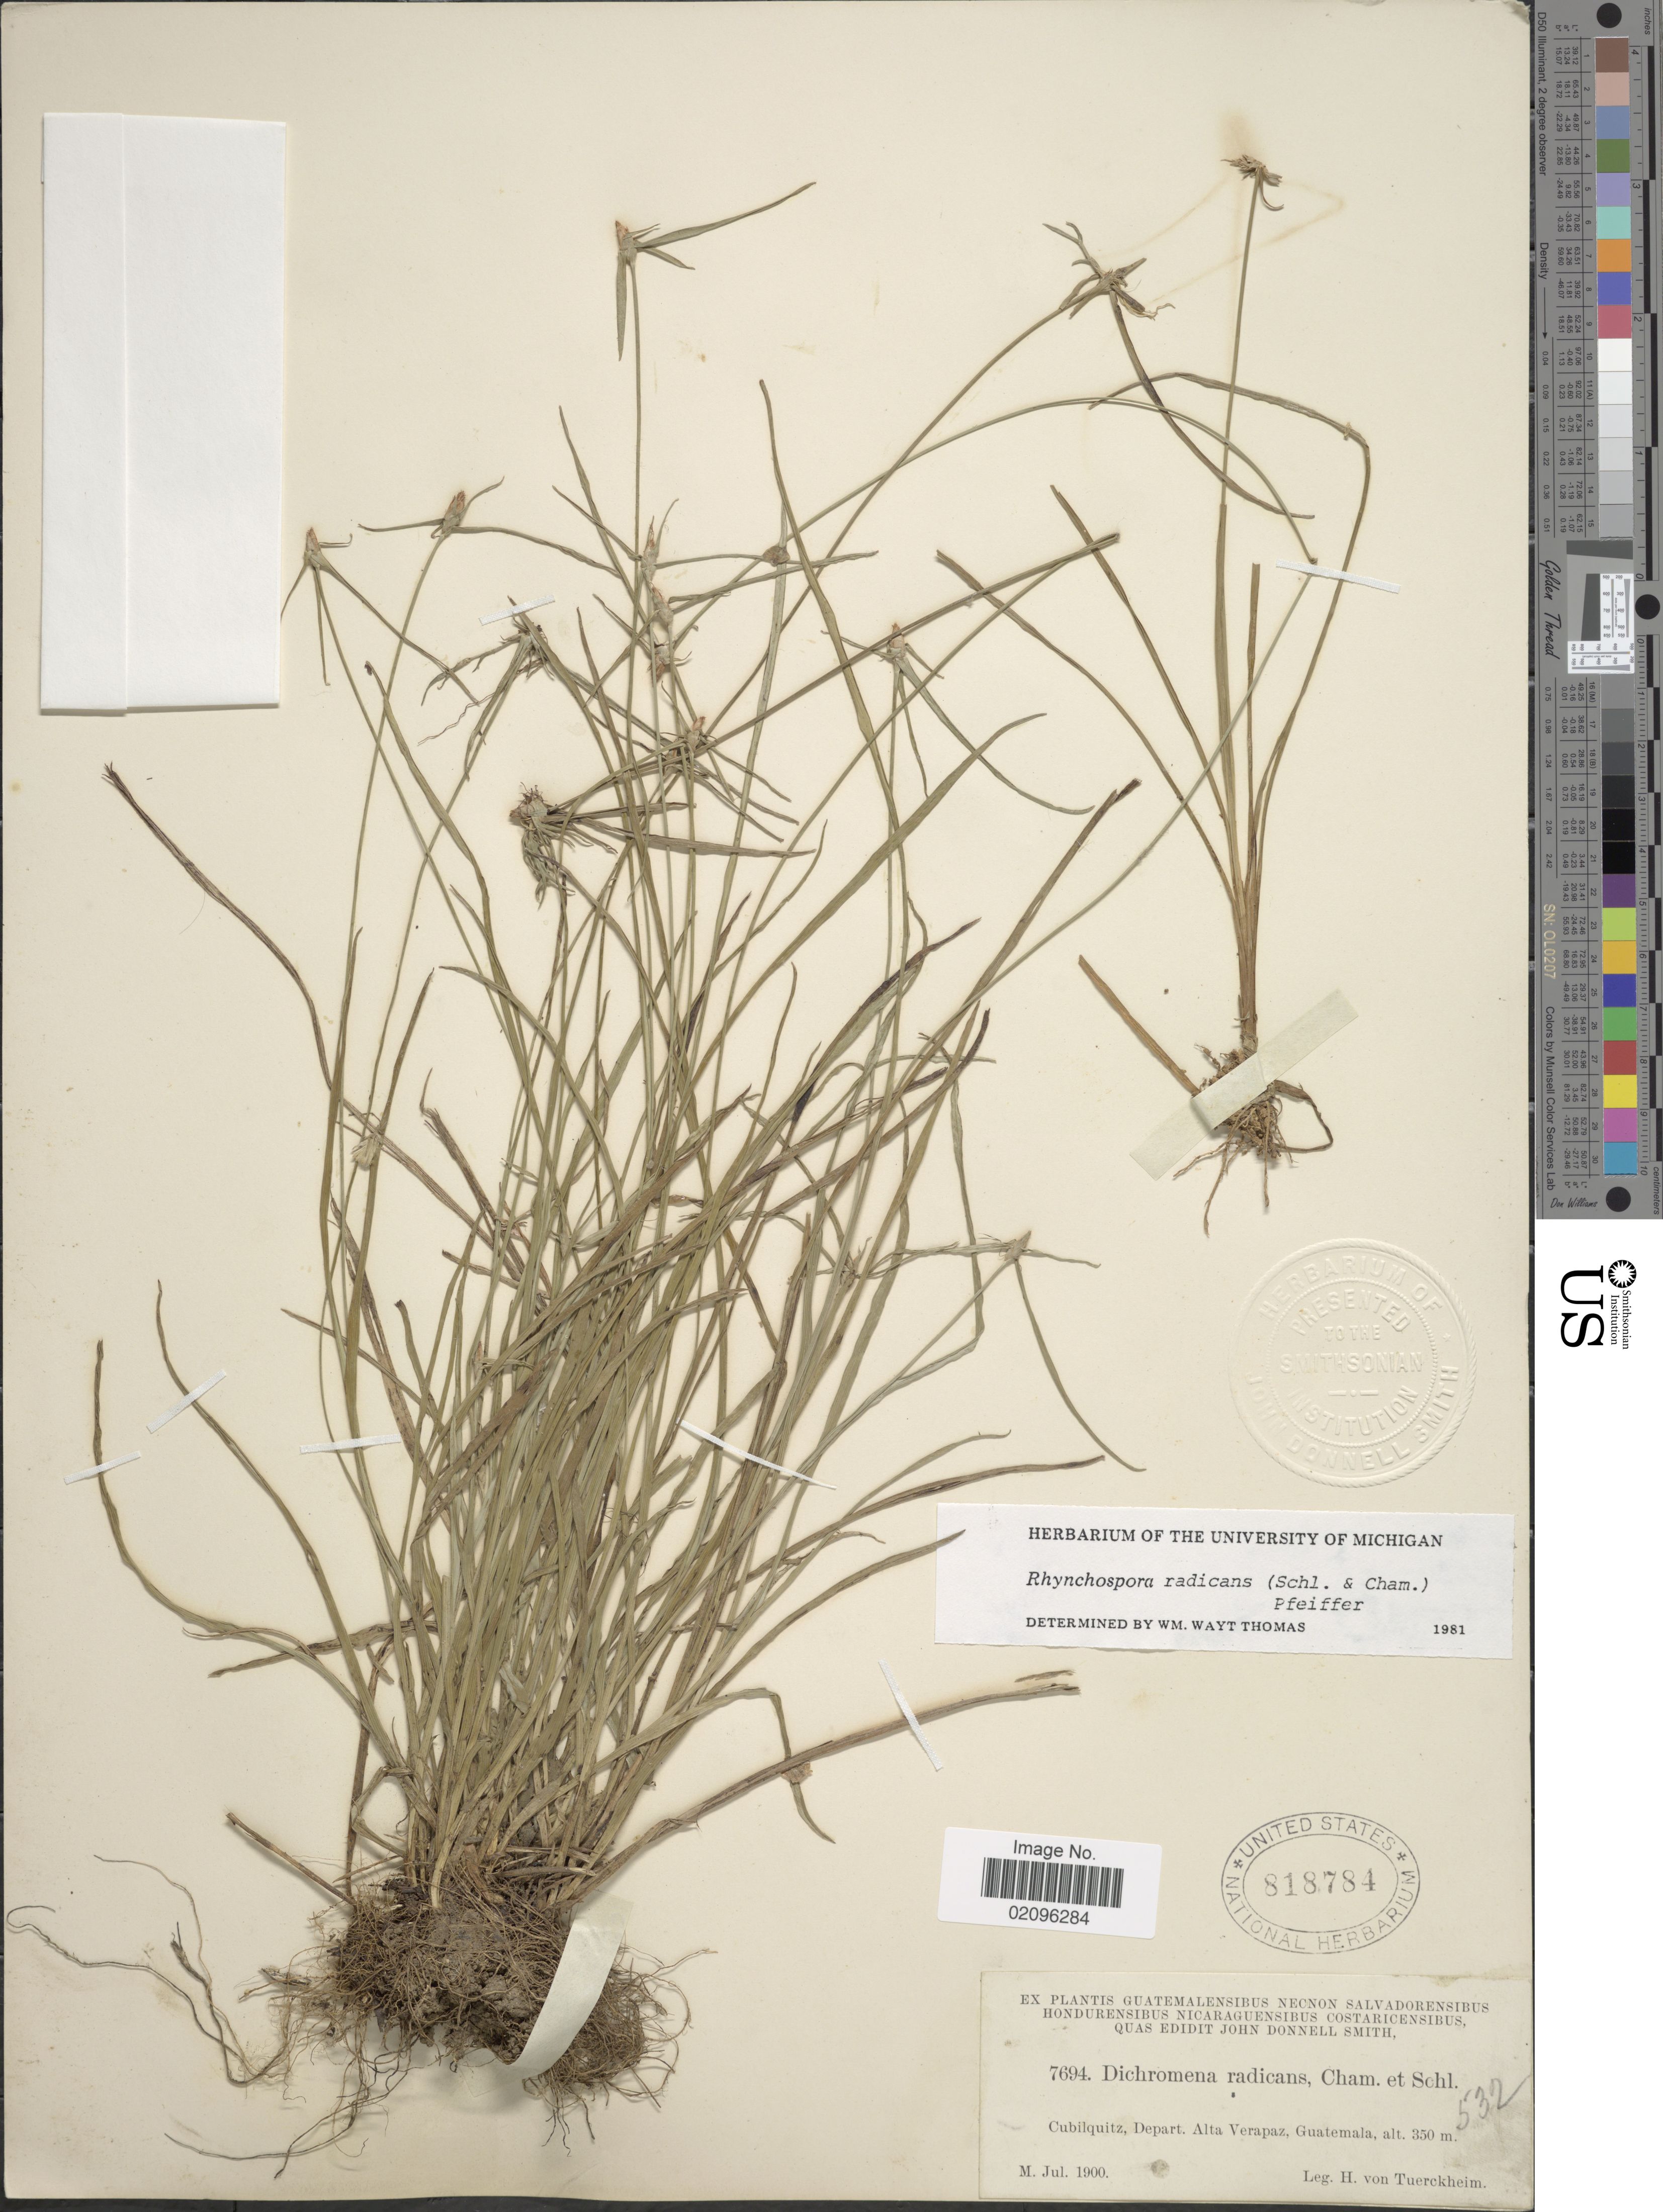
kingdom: Plantae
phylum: Tracheophyta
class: Liliopsida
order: Poales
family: Cyperaceae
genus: Rhynchospora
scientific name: Rhynchospora radicans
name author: (Schltdl. & Cham.) H. Pfeiff.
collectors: H. von Türckheim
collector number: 7694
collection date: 1900-07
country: Guatemala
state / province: Alta Verapaz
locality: Cubilquitz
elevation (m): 350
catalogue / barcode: US 818784